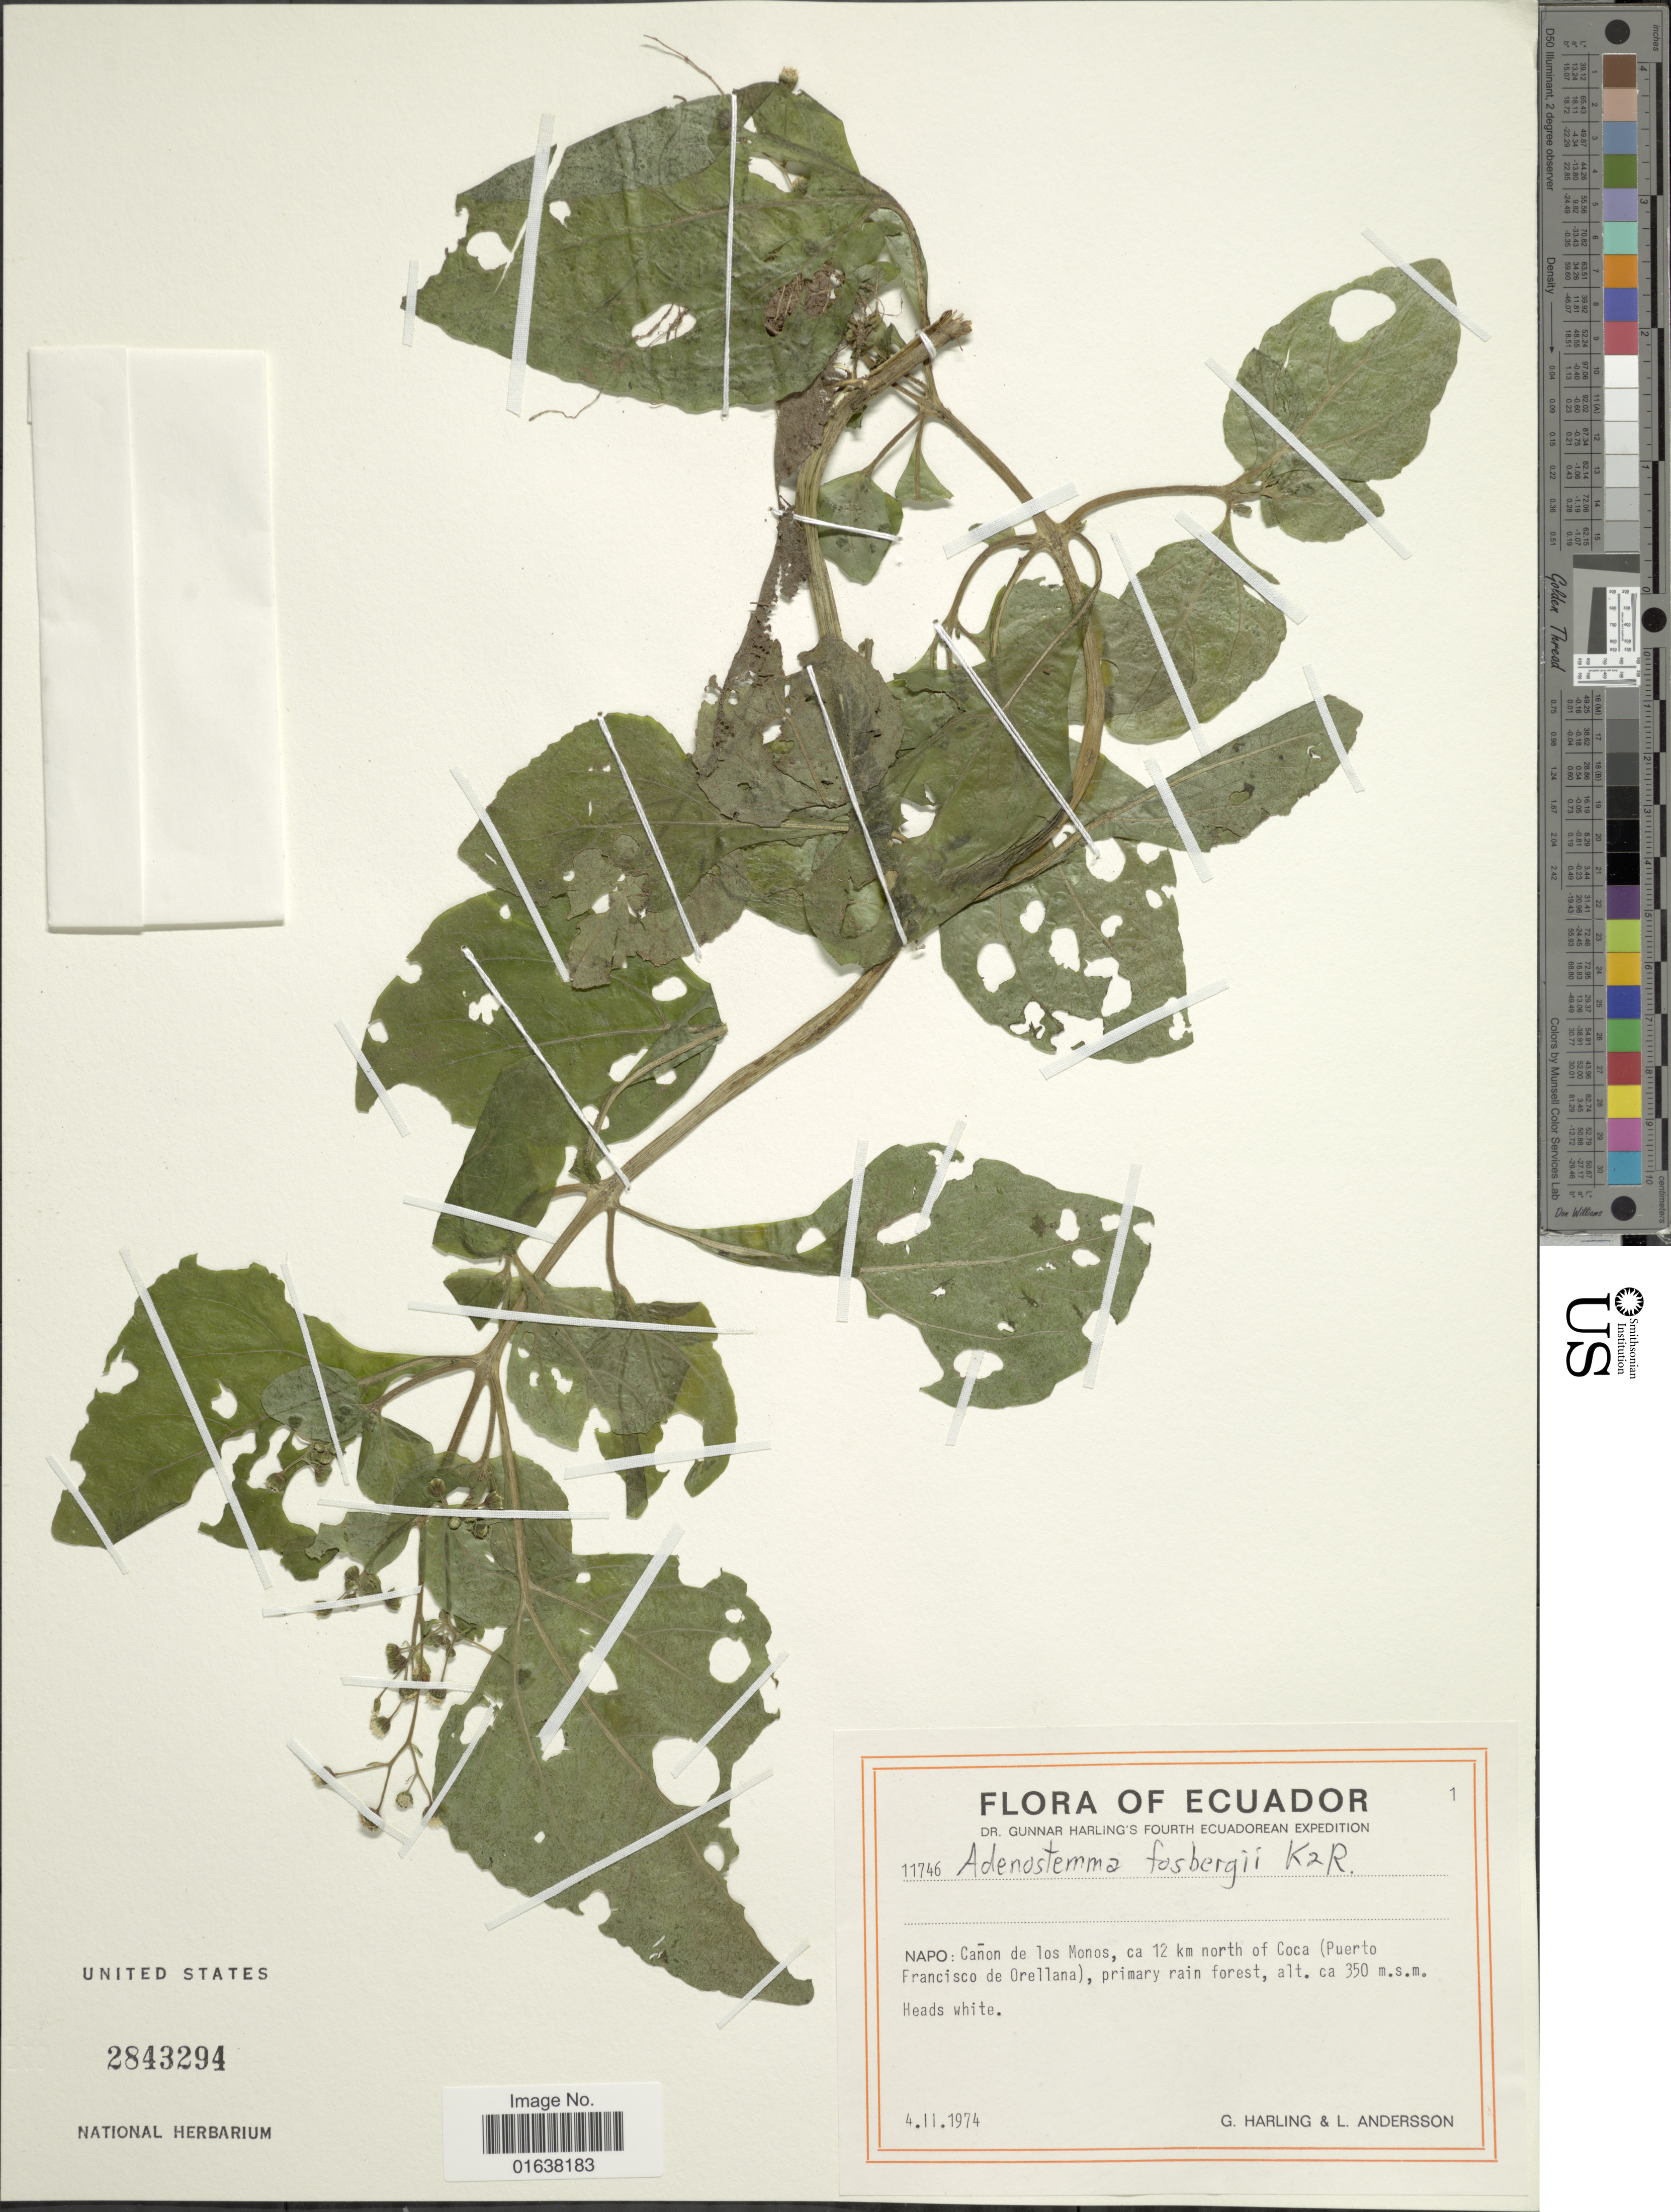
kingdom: Plantae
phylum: Tracheophyta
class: Magnoliopsida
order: Asterales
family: Asteraceae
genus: Adenostemma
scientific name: Adenostemma fosbergii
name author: R.M. King & H. Rob.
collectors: G. Harling & L. Andersson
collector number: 11746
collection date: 1974-02-04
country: Ecuador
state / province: Napo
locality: Canon de los Monos, 12 km north of Coca (Puerto Francisco de Orellan)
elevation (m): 350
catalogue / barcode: US 2843294